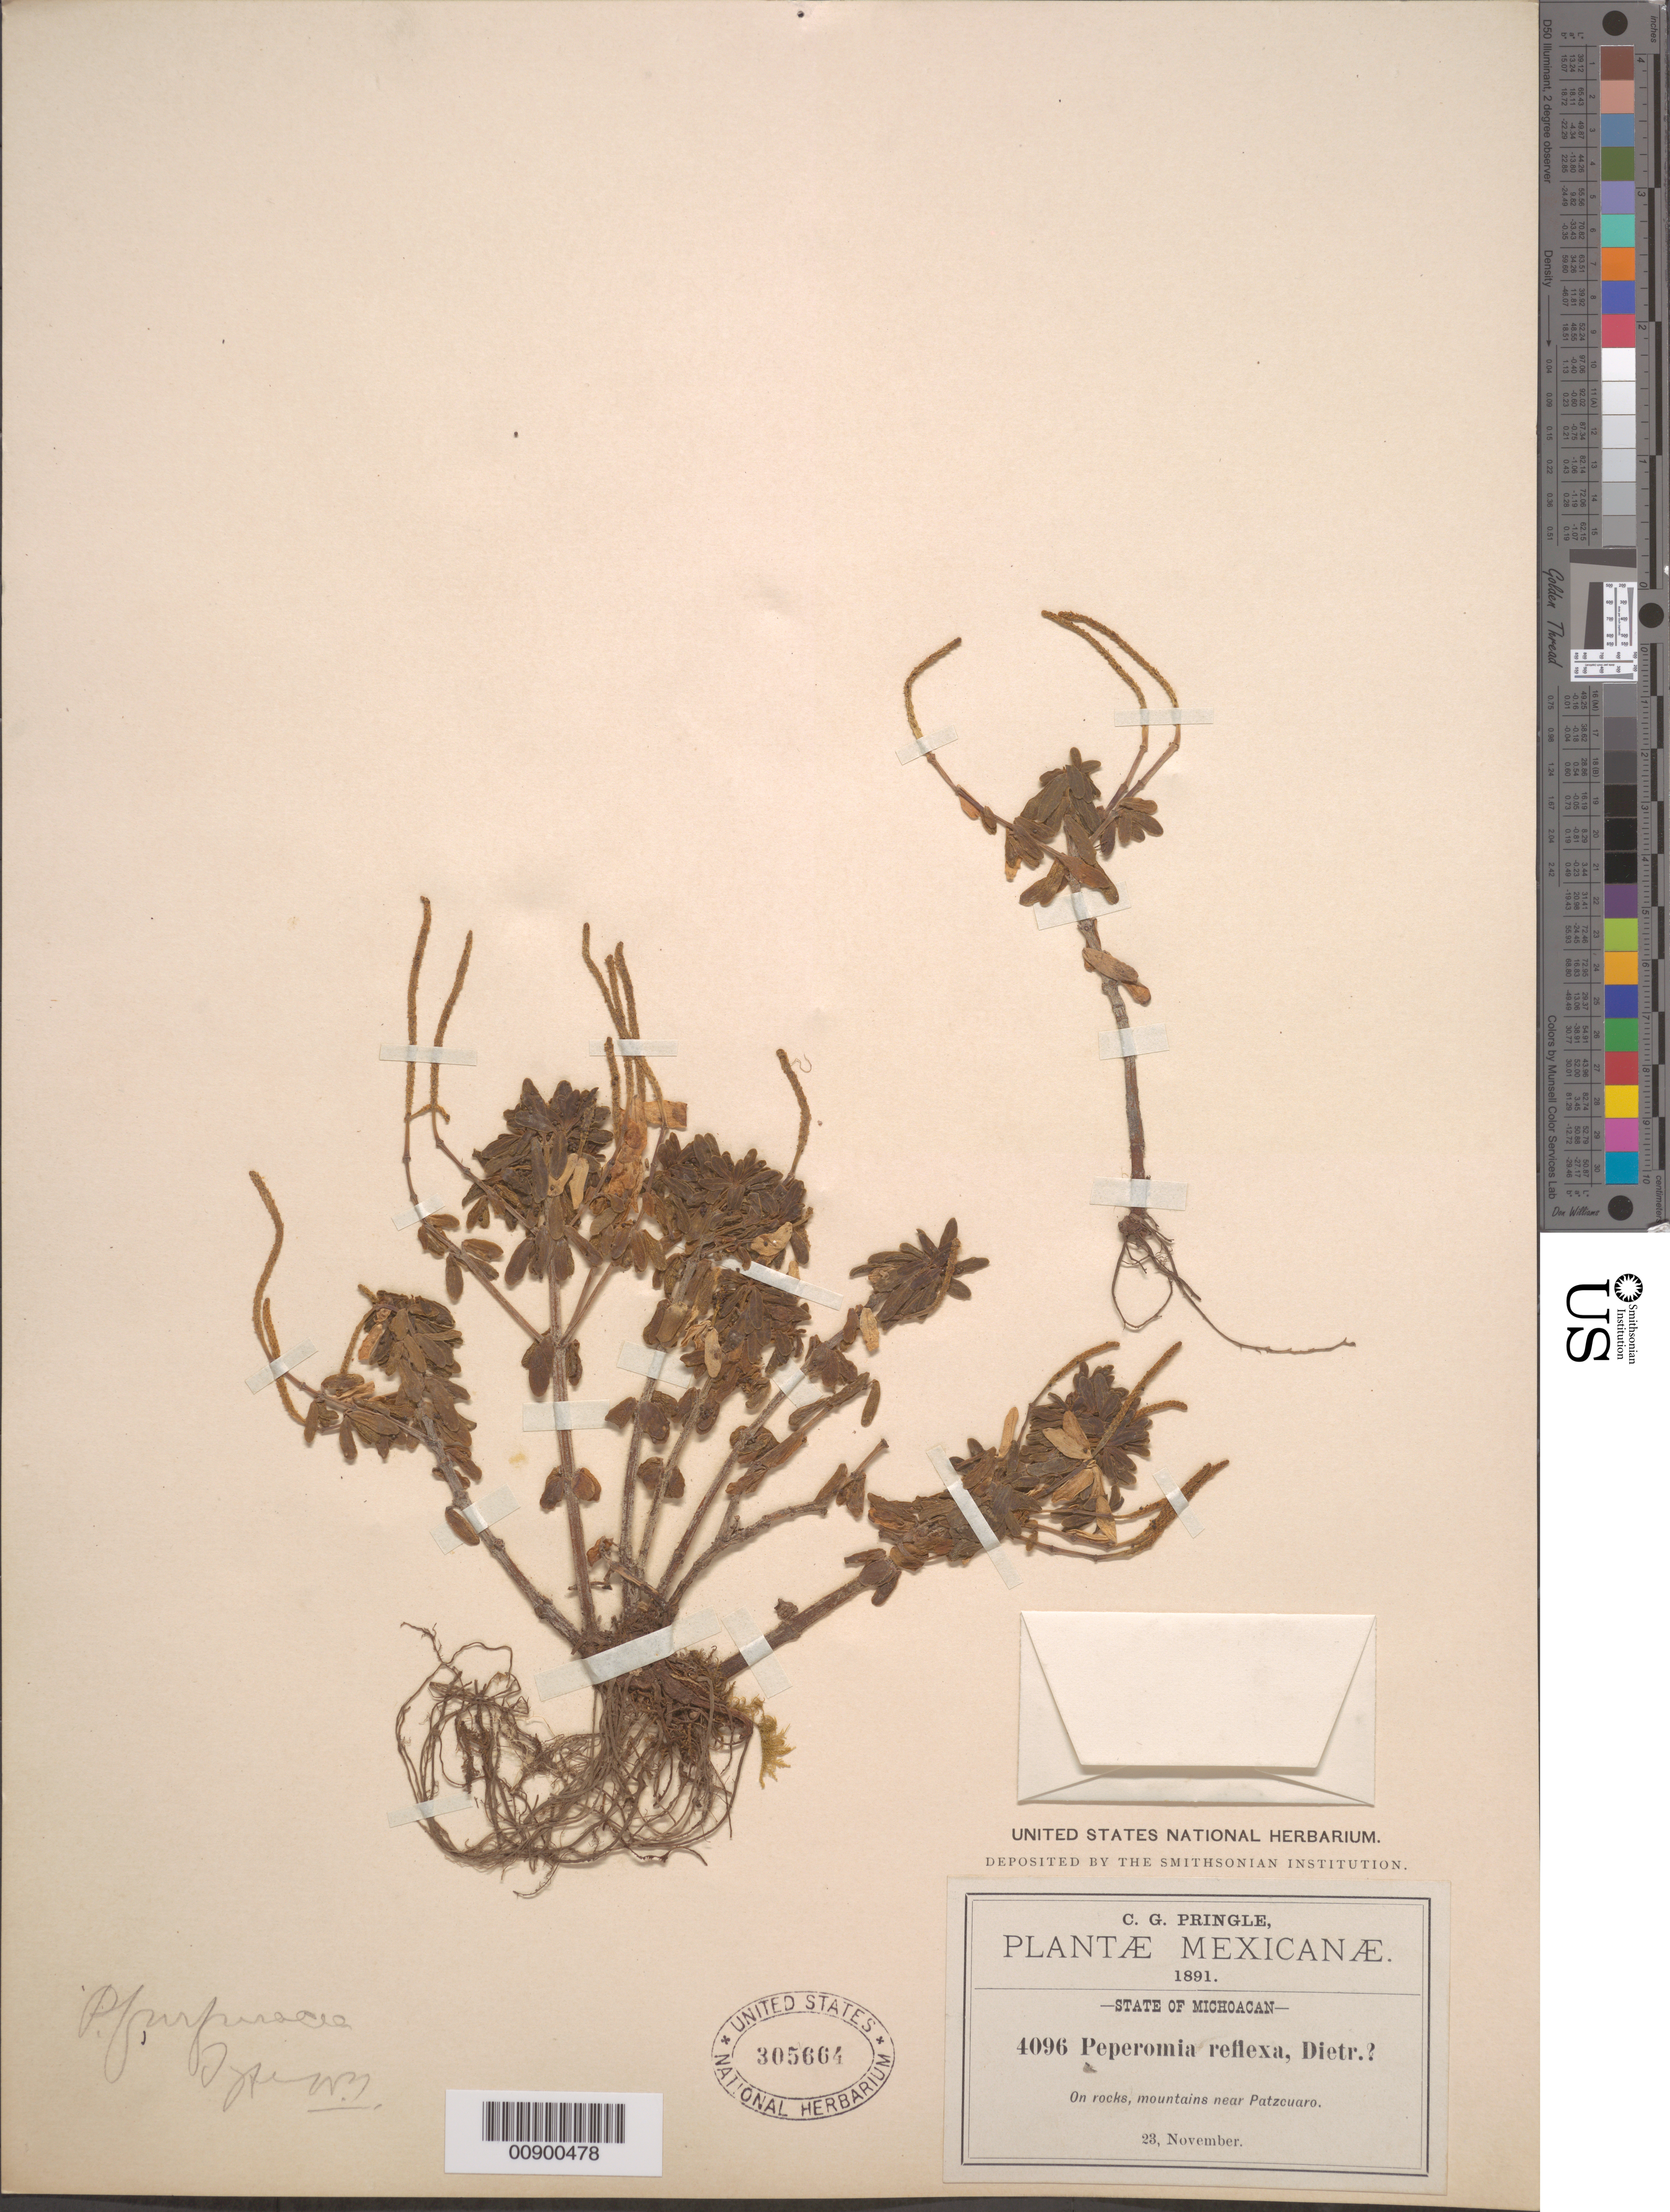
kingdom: Plantae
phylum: Tracheophyta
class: Magnoliopsida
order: Piperales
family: Piperaceae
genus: Peperomia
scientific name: Peperomia leptophylla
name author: Miq.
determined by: Jiménez, José Estaban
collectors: C. G. Pringle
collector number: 4096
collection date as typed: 23 Nov 1891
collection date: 1891-11-23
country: Mexico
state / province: Michoacán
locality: State of Michoacán: Mountains near Patzcuaro.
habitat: On rocks.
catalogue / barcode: US 305664